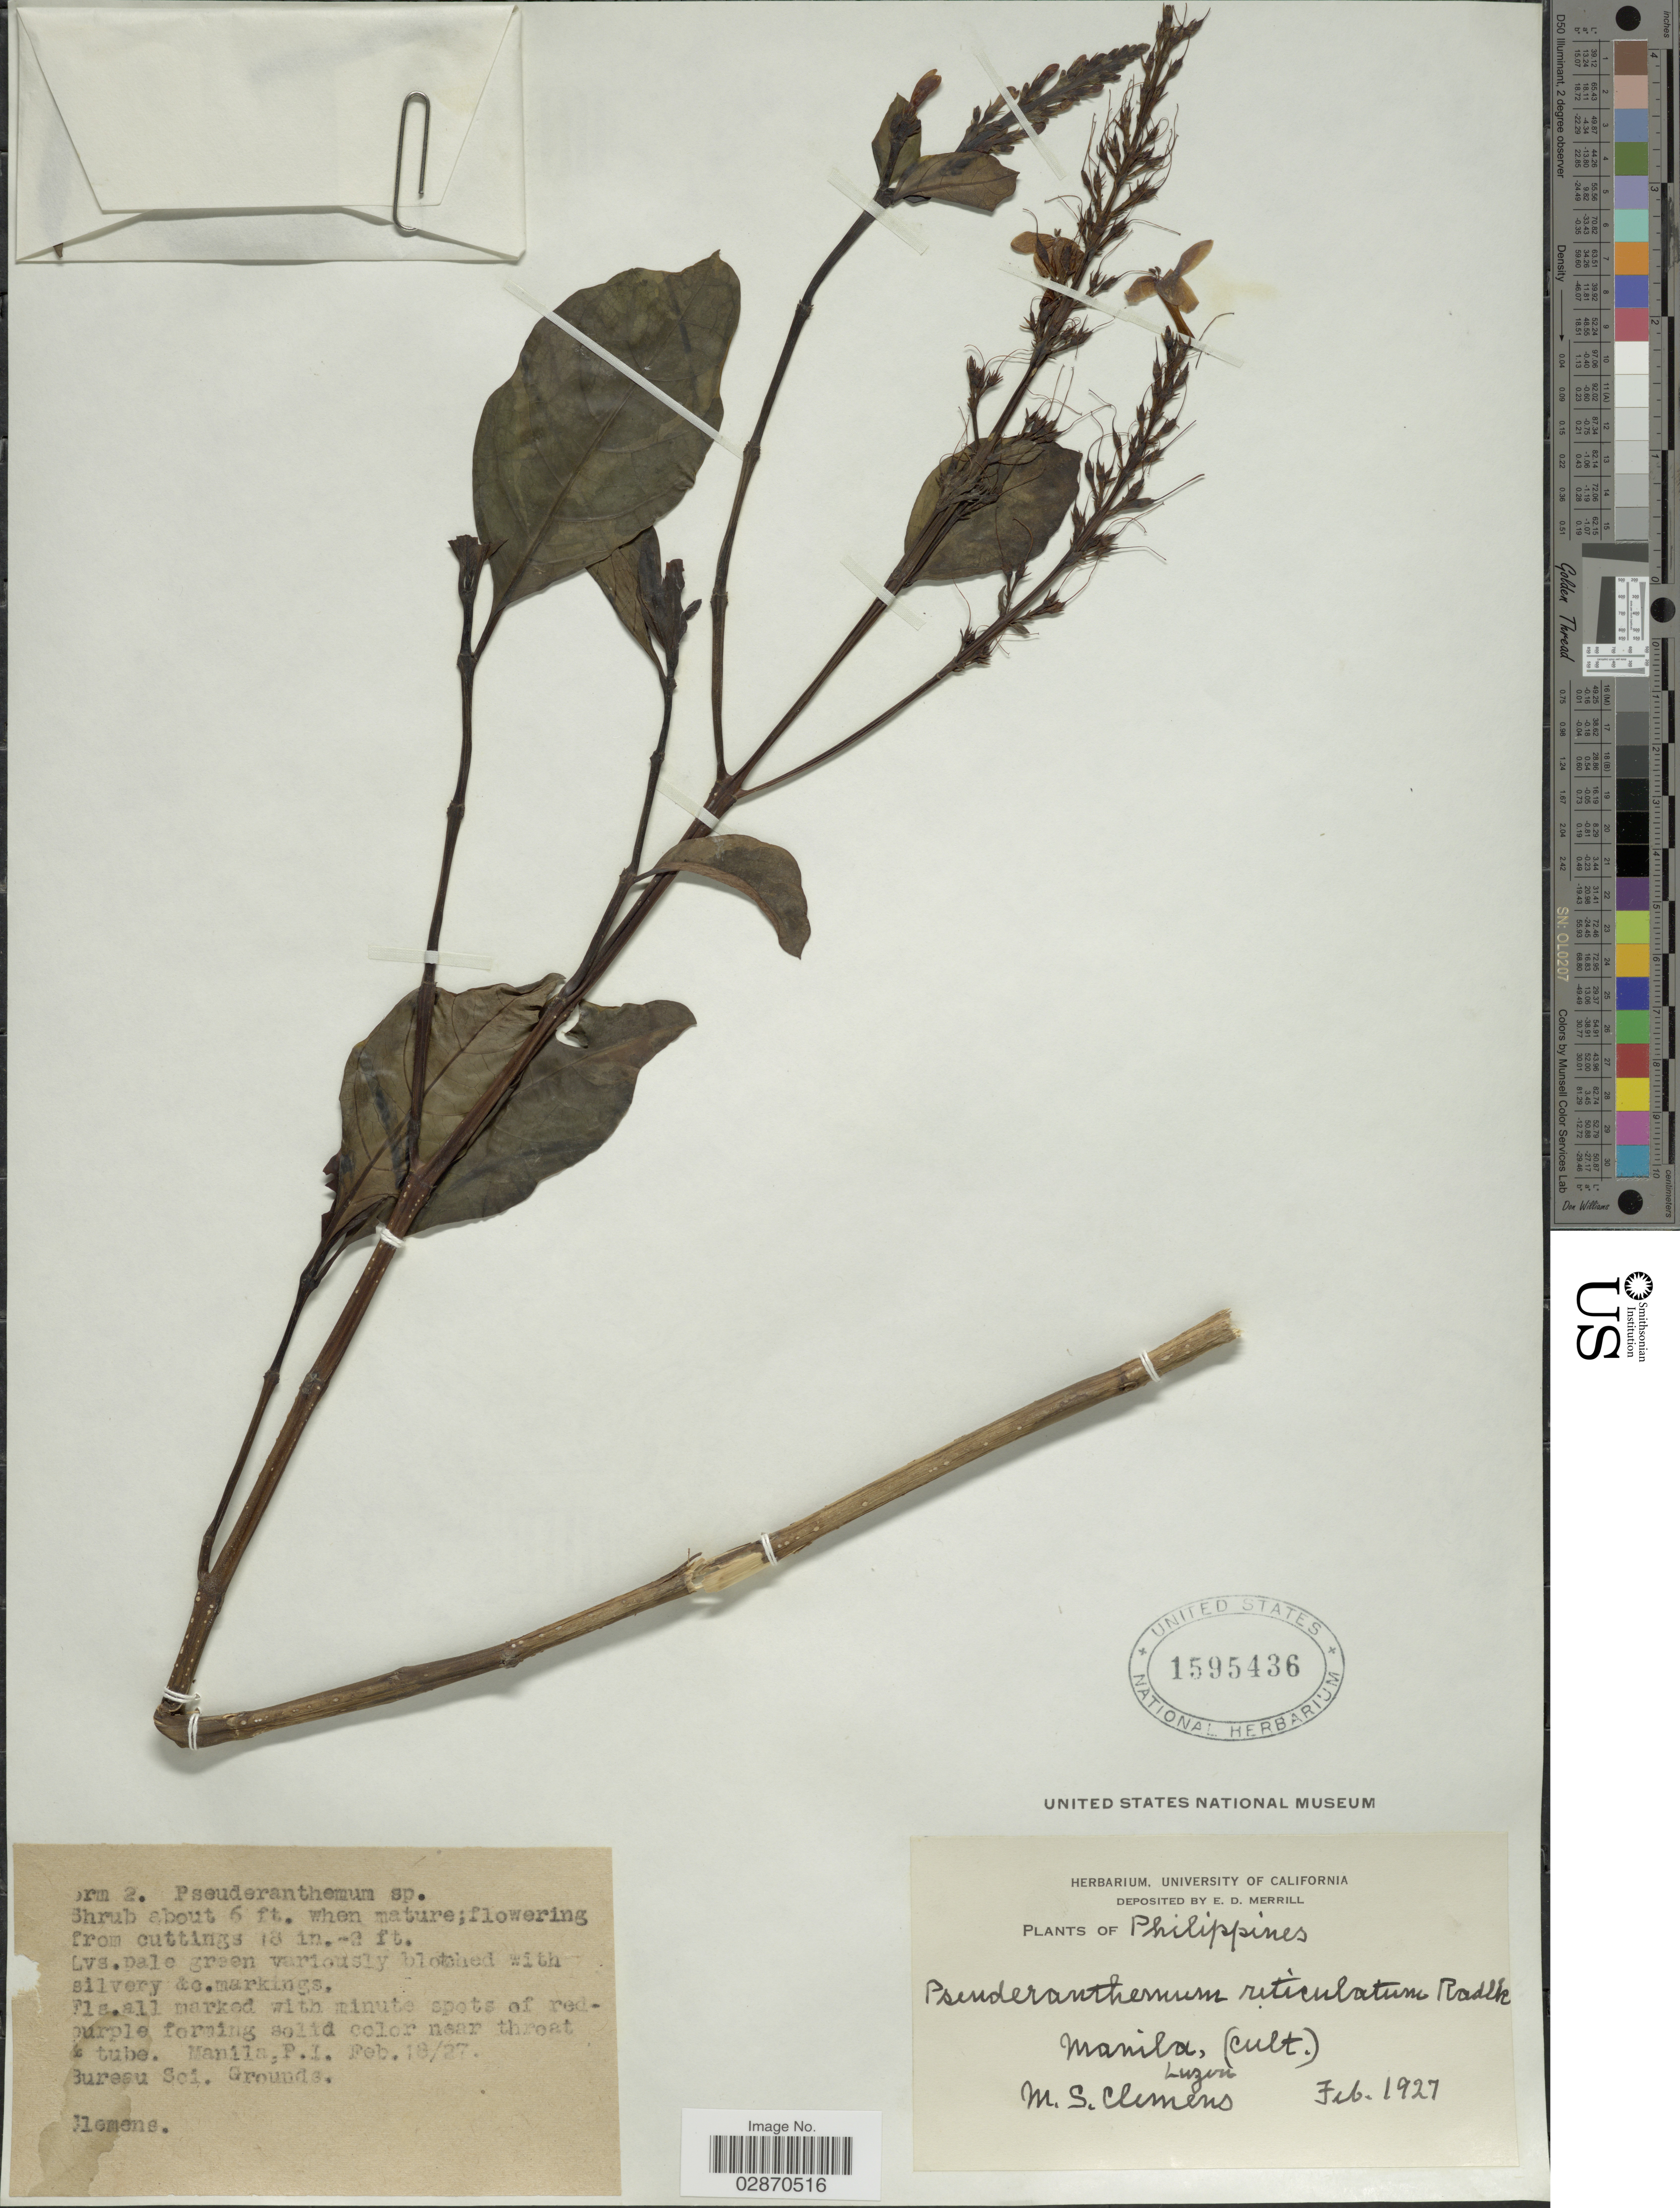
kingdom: Plantae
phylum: Tracheophyta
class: Magnoliopsida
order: Lamiales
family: Acanthaceae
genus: Pseuderanthemum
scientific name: Pseuderanthemum sp.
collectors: M. S. Clemens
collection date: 1927-02-18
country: Philippines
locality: Manila, Luzon.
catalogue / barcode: US 1595436